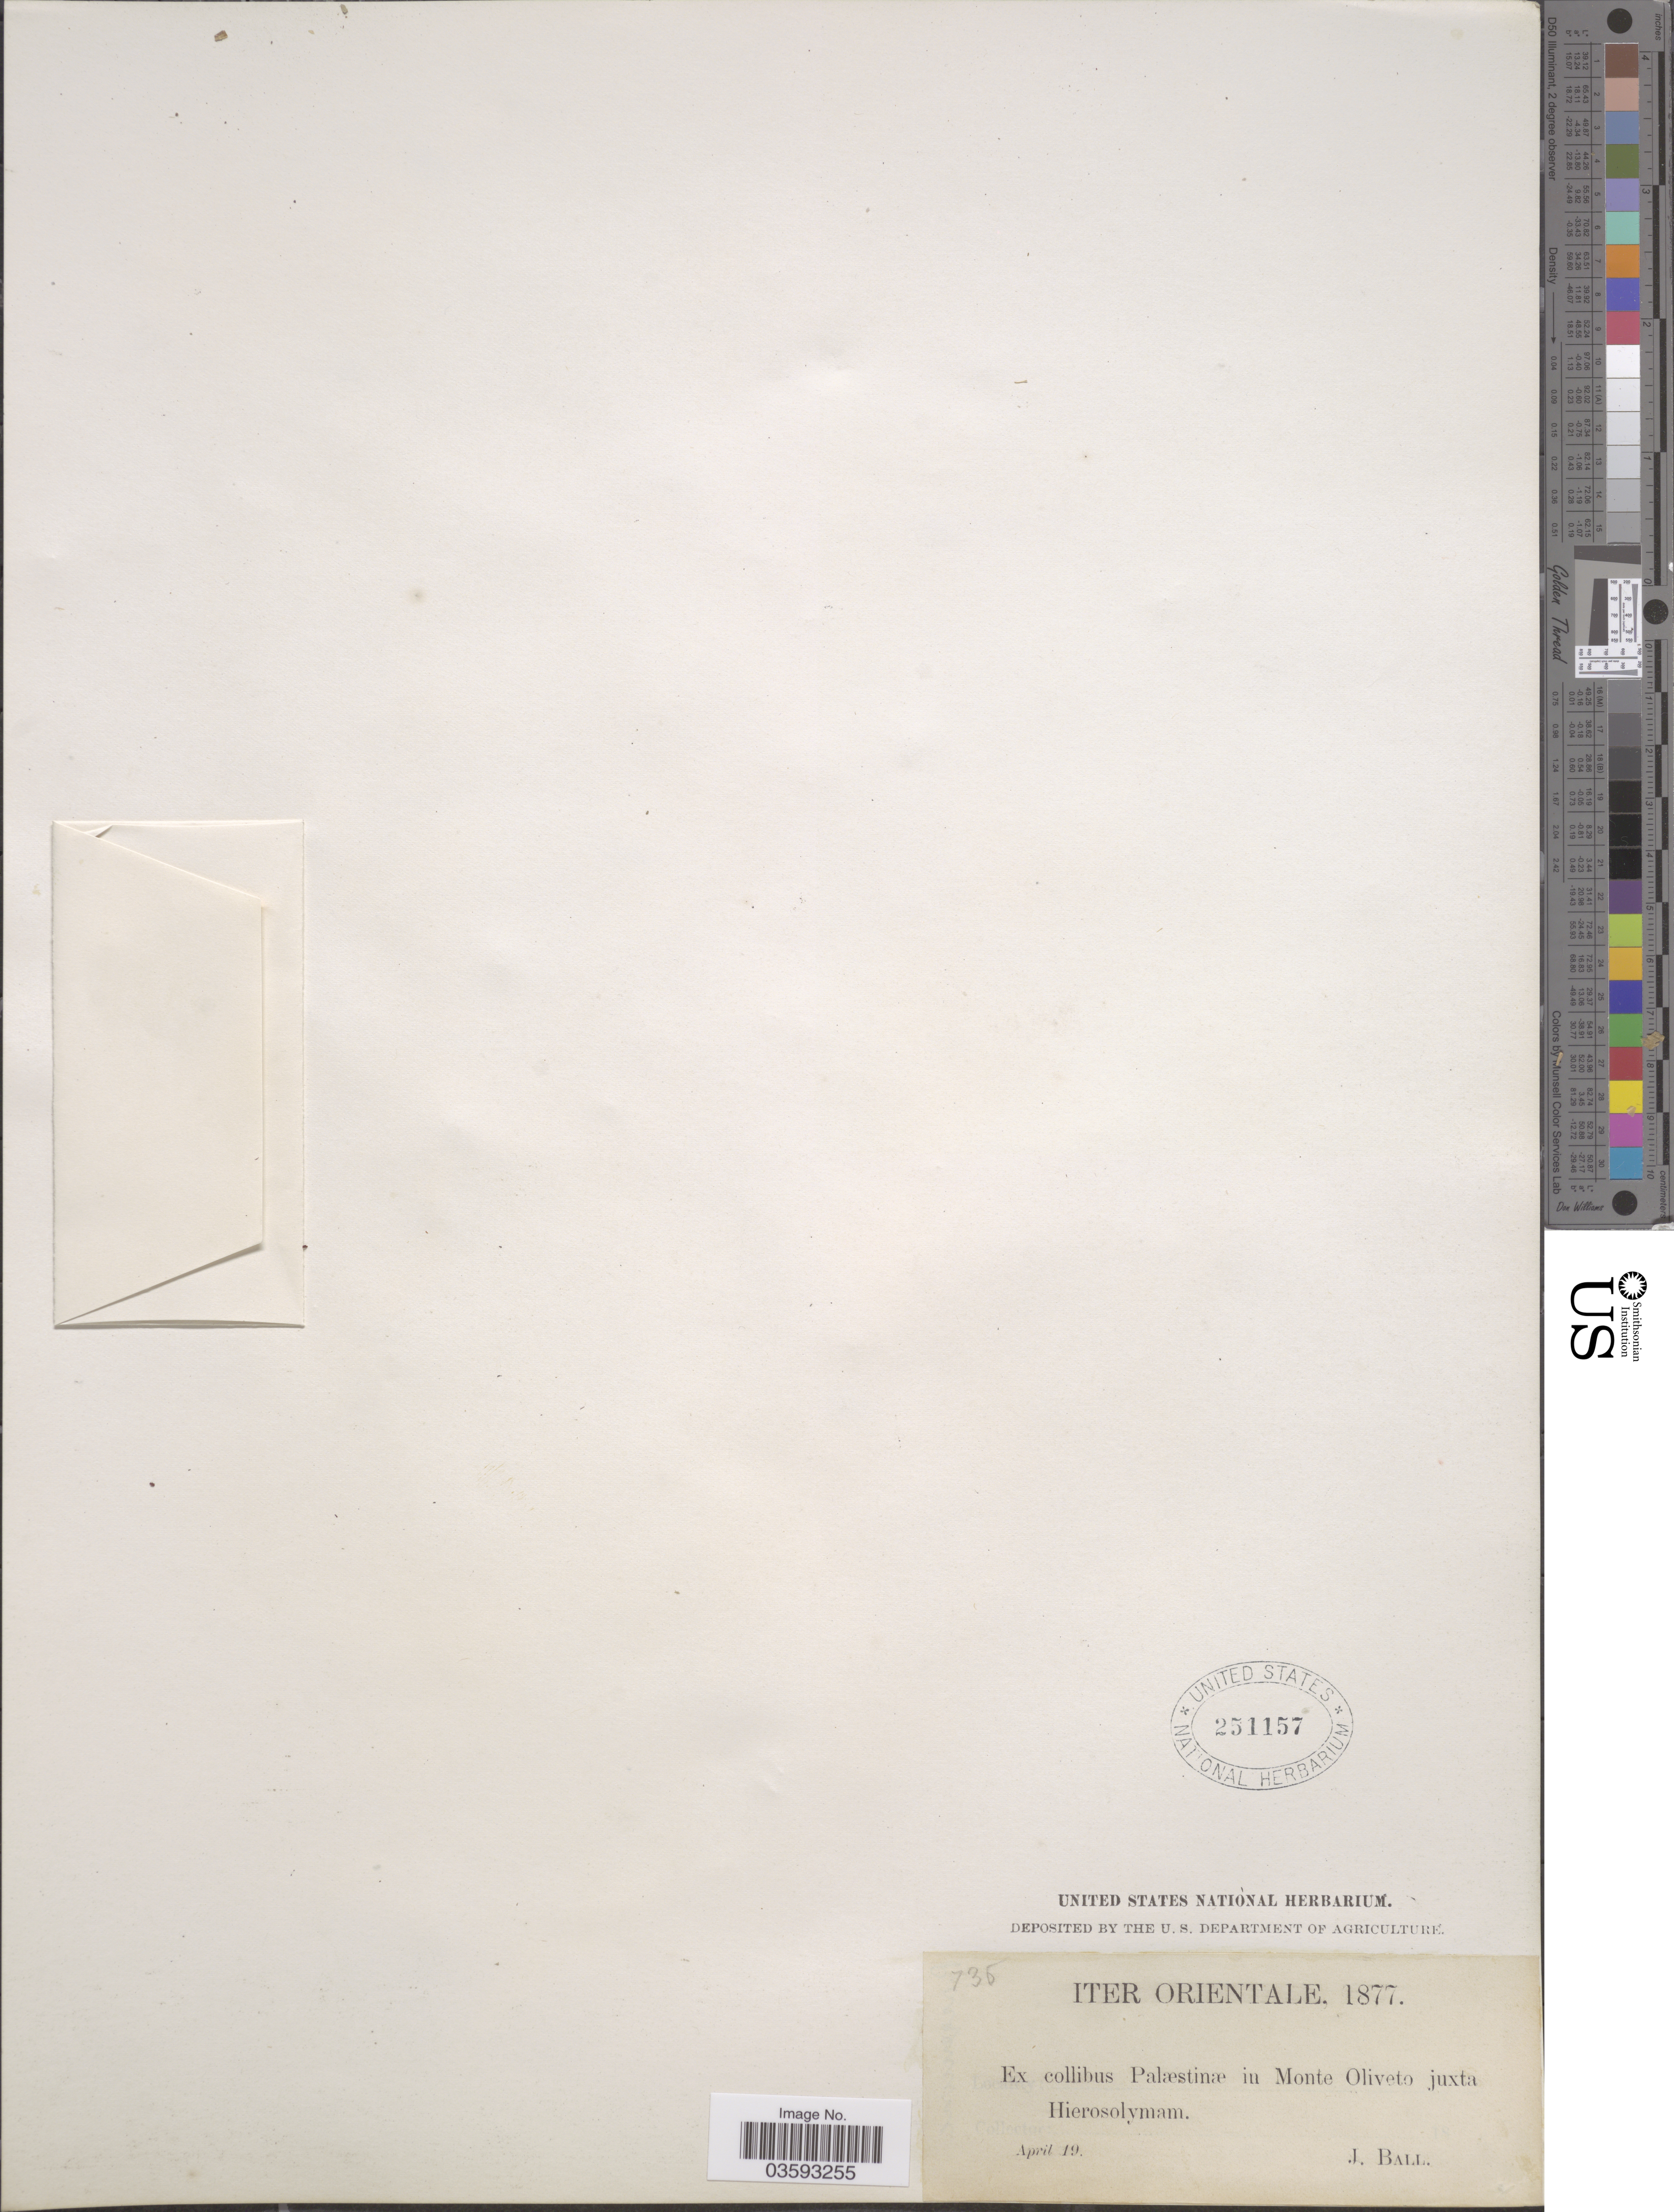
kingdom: Plantae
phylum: Tracheophyta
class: Magnoliopsida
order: Ranunculales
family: Papaveraceae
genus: Papaver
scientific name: Papaver sp.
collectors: J. Ball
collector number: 735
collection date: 1877-04-19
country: Israel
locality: Iter Orientale. Ex collibus Palæstinæ in Monte Oliveto juxta Hierosolymam.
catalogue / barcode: US 251157